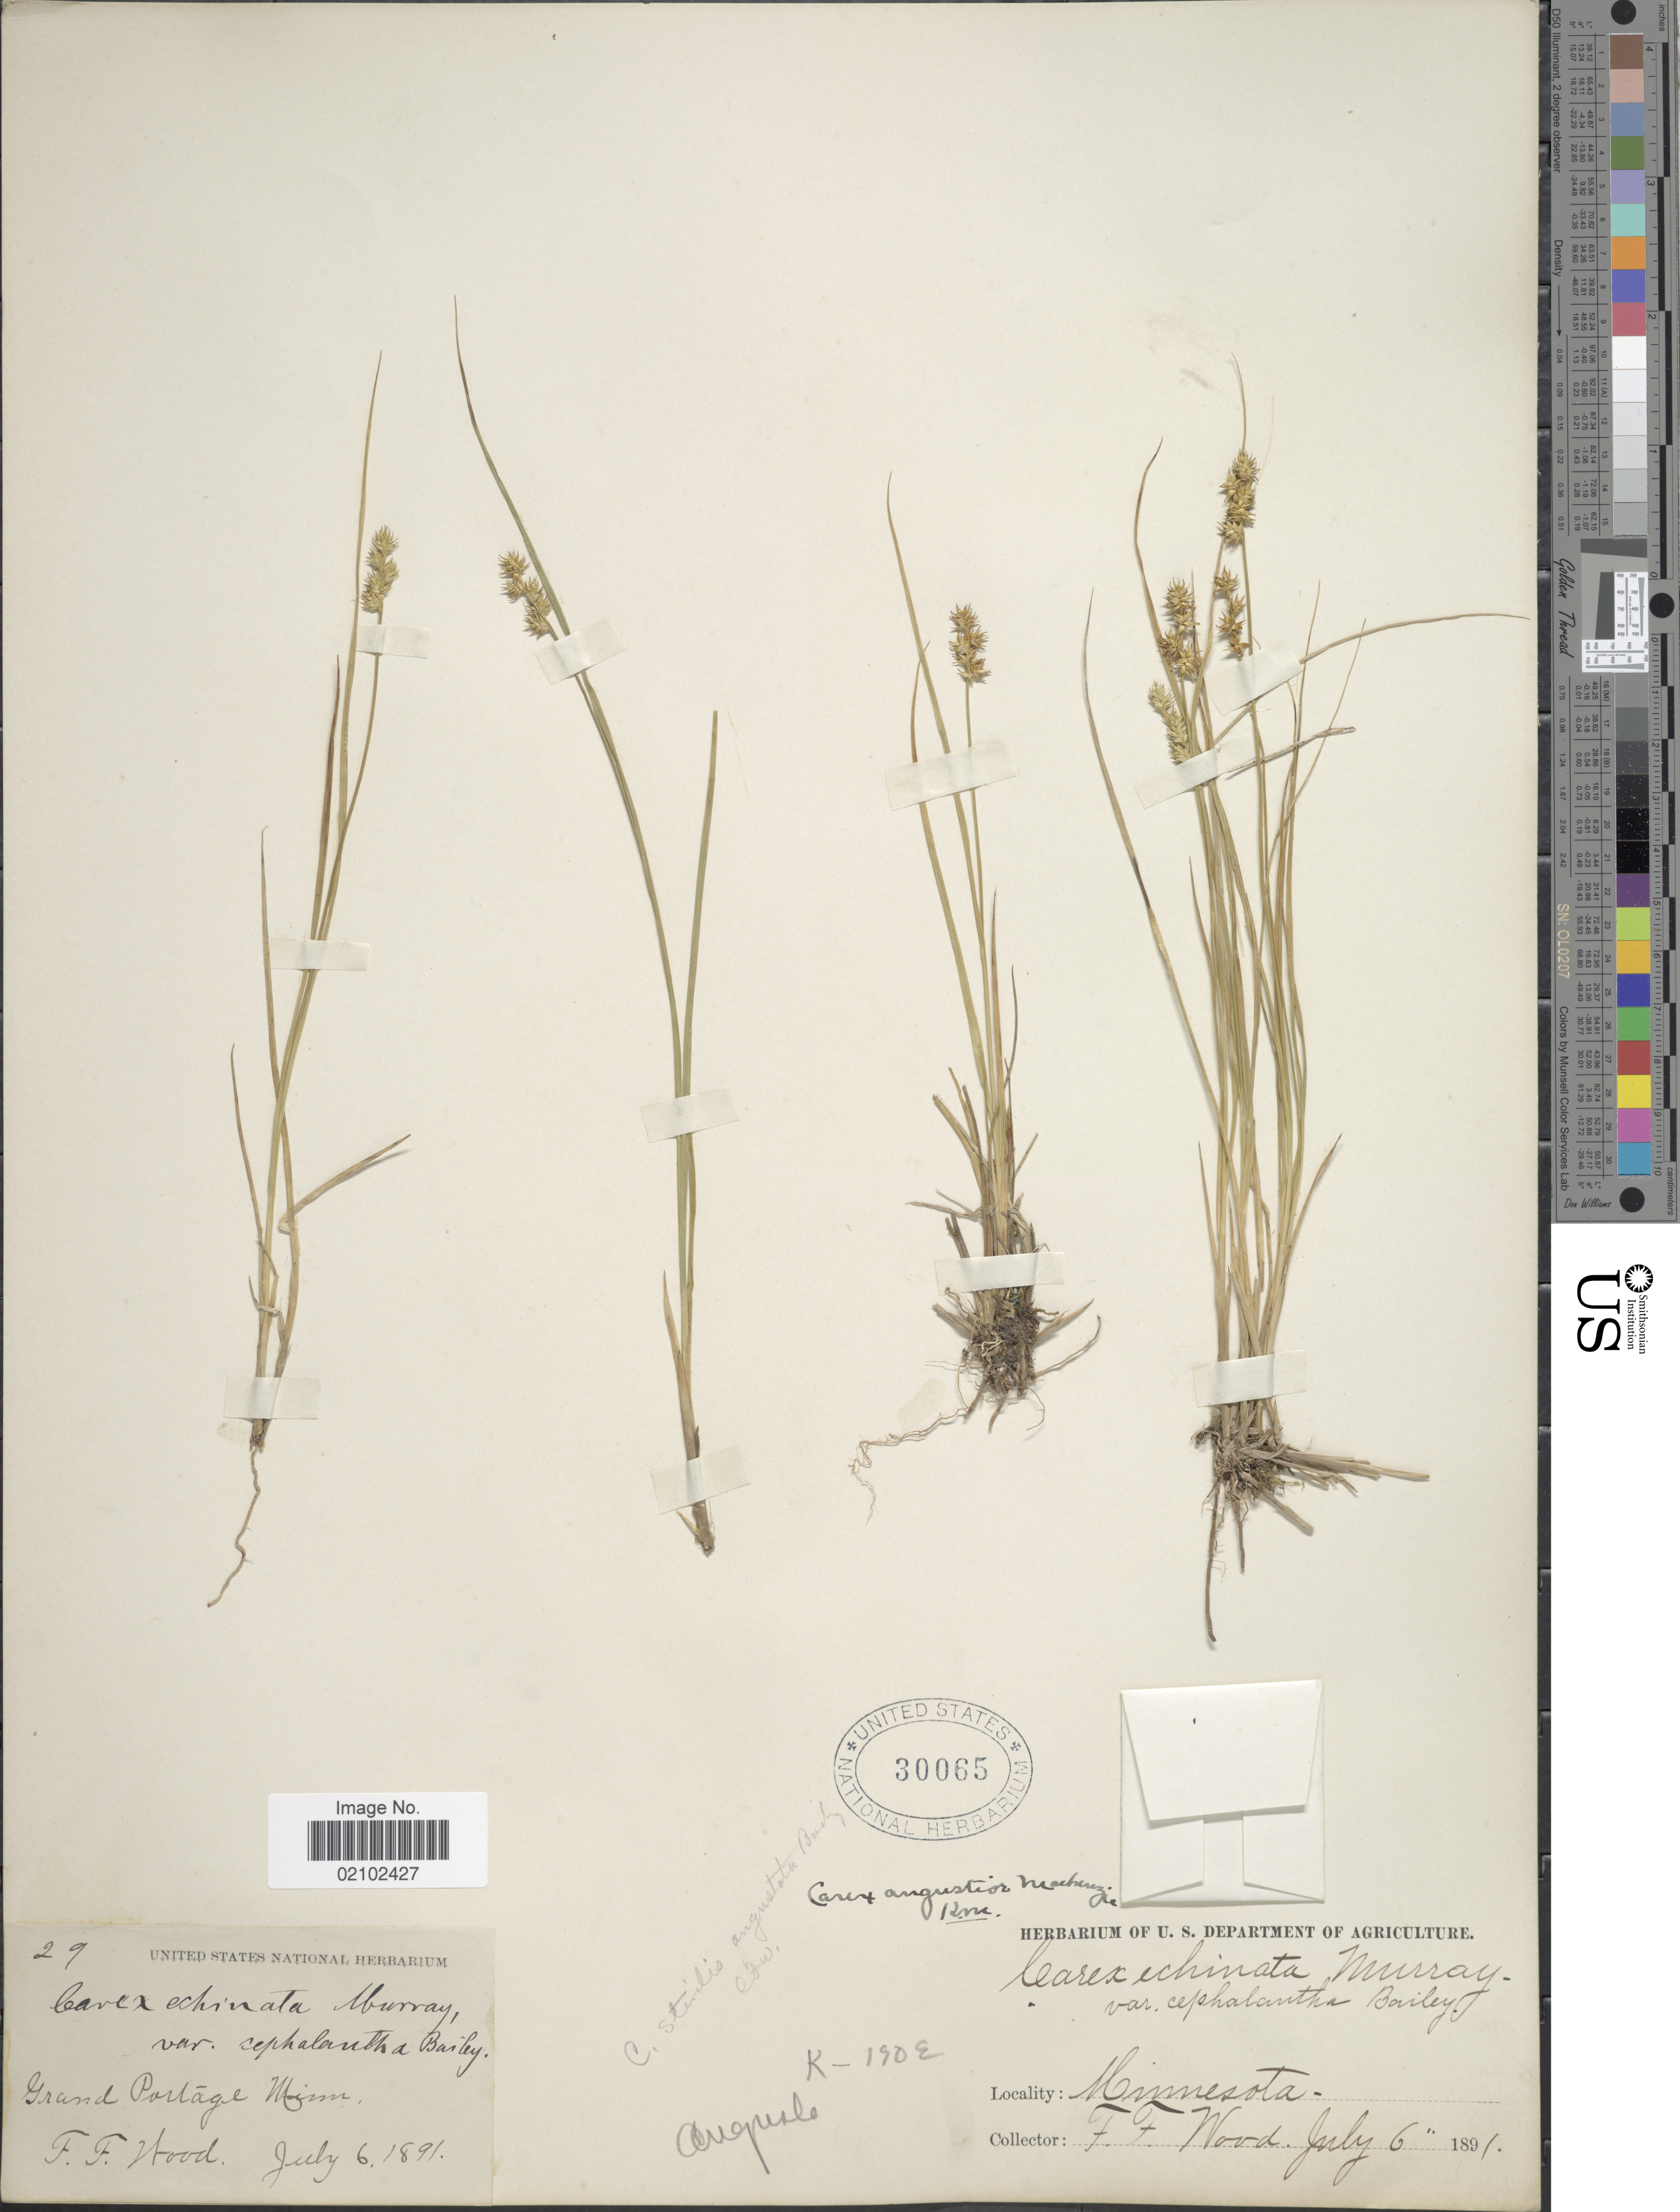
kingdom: Plantae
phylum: Tracheophyta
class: Liliopsida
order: Poales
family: Cyperaceae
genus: Carex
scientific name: Carex echinata subsp. echinata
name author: Murray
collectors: F. Wood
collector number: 29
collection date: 1891-07-06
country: United States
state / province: Minnesota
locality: Grand Portage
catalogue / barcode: US 30065